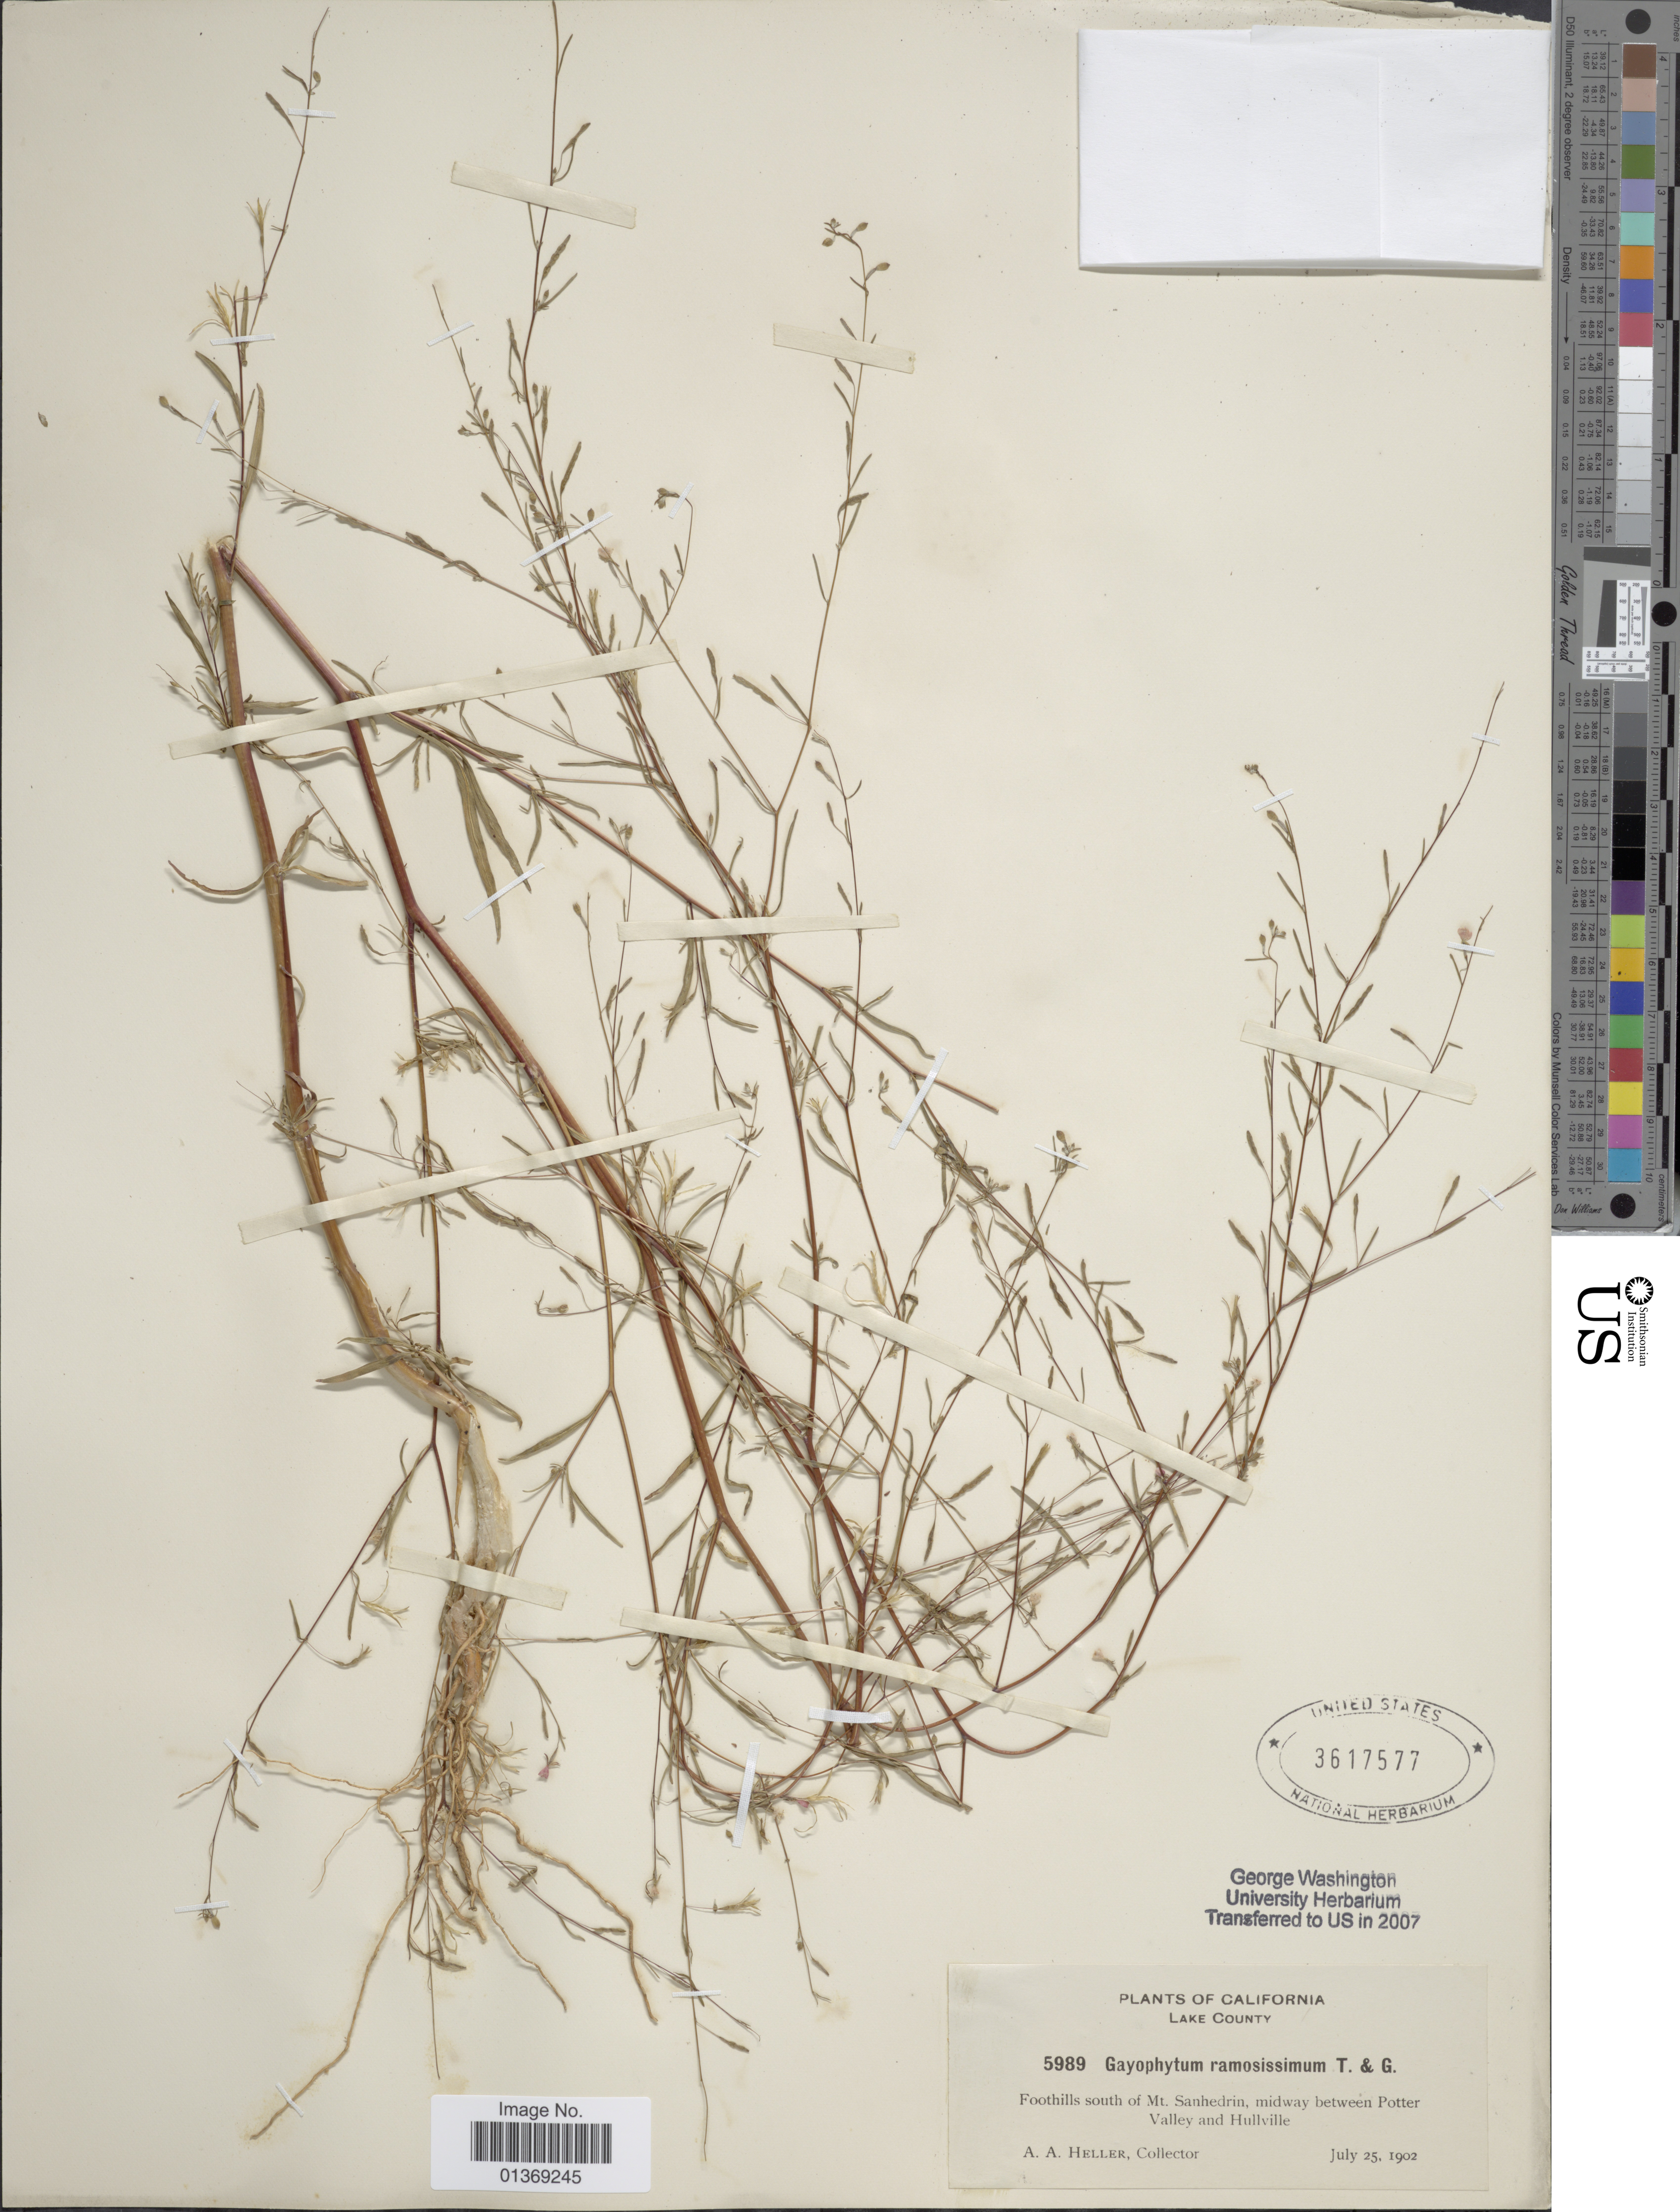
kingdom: Plantae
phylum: Tracheophyta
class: Magnoliopsida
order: Myrtales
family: Onagraceae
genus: Gayophytum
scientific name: Gayophytum ramosissimum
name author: Torr. & A. Gray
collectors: A. A. Heller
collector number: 5989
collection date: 1902-07-25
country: United States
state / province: California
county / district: Lake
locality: Lake County, Foothills south of Mt. Sanhedrin, midway between Potter Valley and Hullville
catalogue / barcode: US 3617577